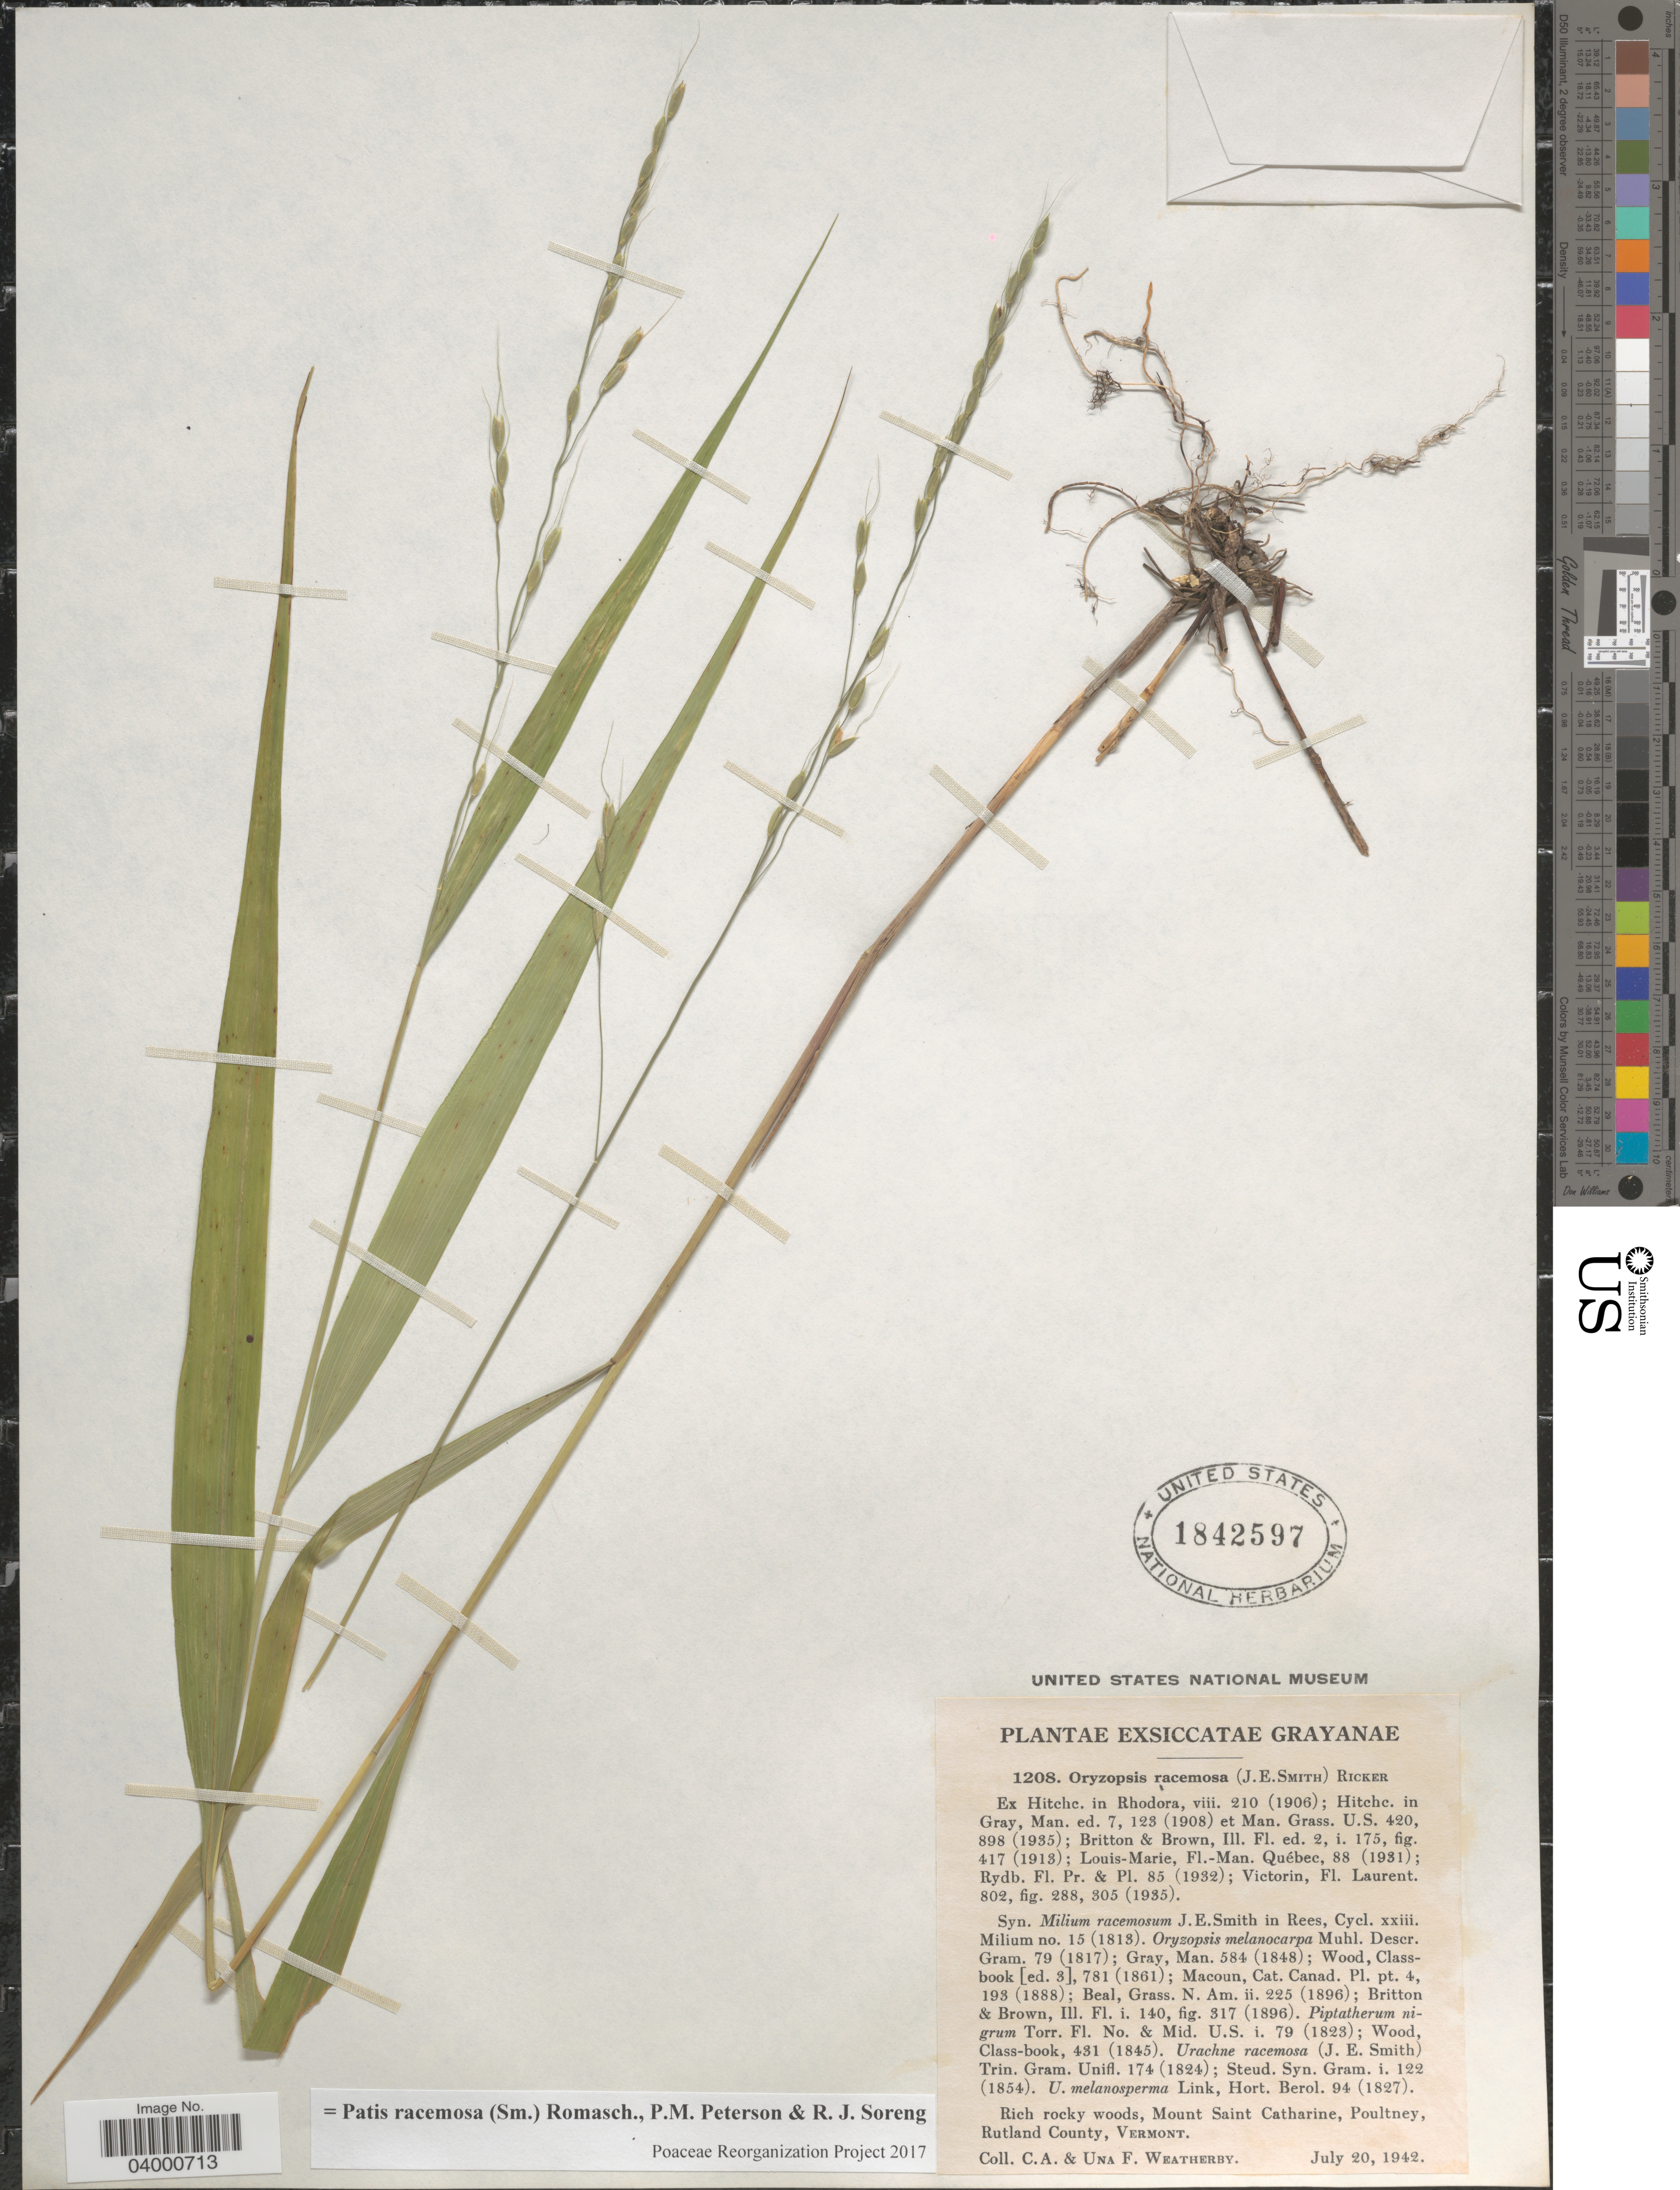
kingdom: Plantae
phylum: Tracheophyta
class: Liliopsida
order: Poales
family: Poaceae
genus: Patis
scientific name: Patis racemosa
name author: (Sm.) Romasch. et al.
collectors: C. A. Weatherby & U. Weatherby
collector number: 1208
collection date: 1942-07-20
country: United States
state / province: Vermont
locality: Rich rocky woods, Mount Saint Catharine, Poultney, Rutland County.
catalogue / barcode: US 1842597